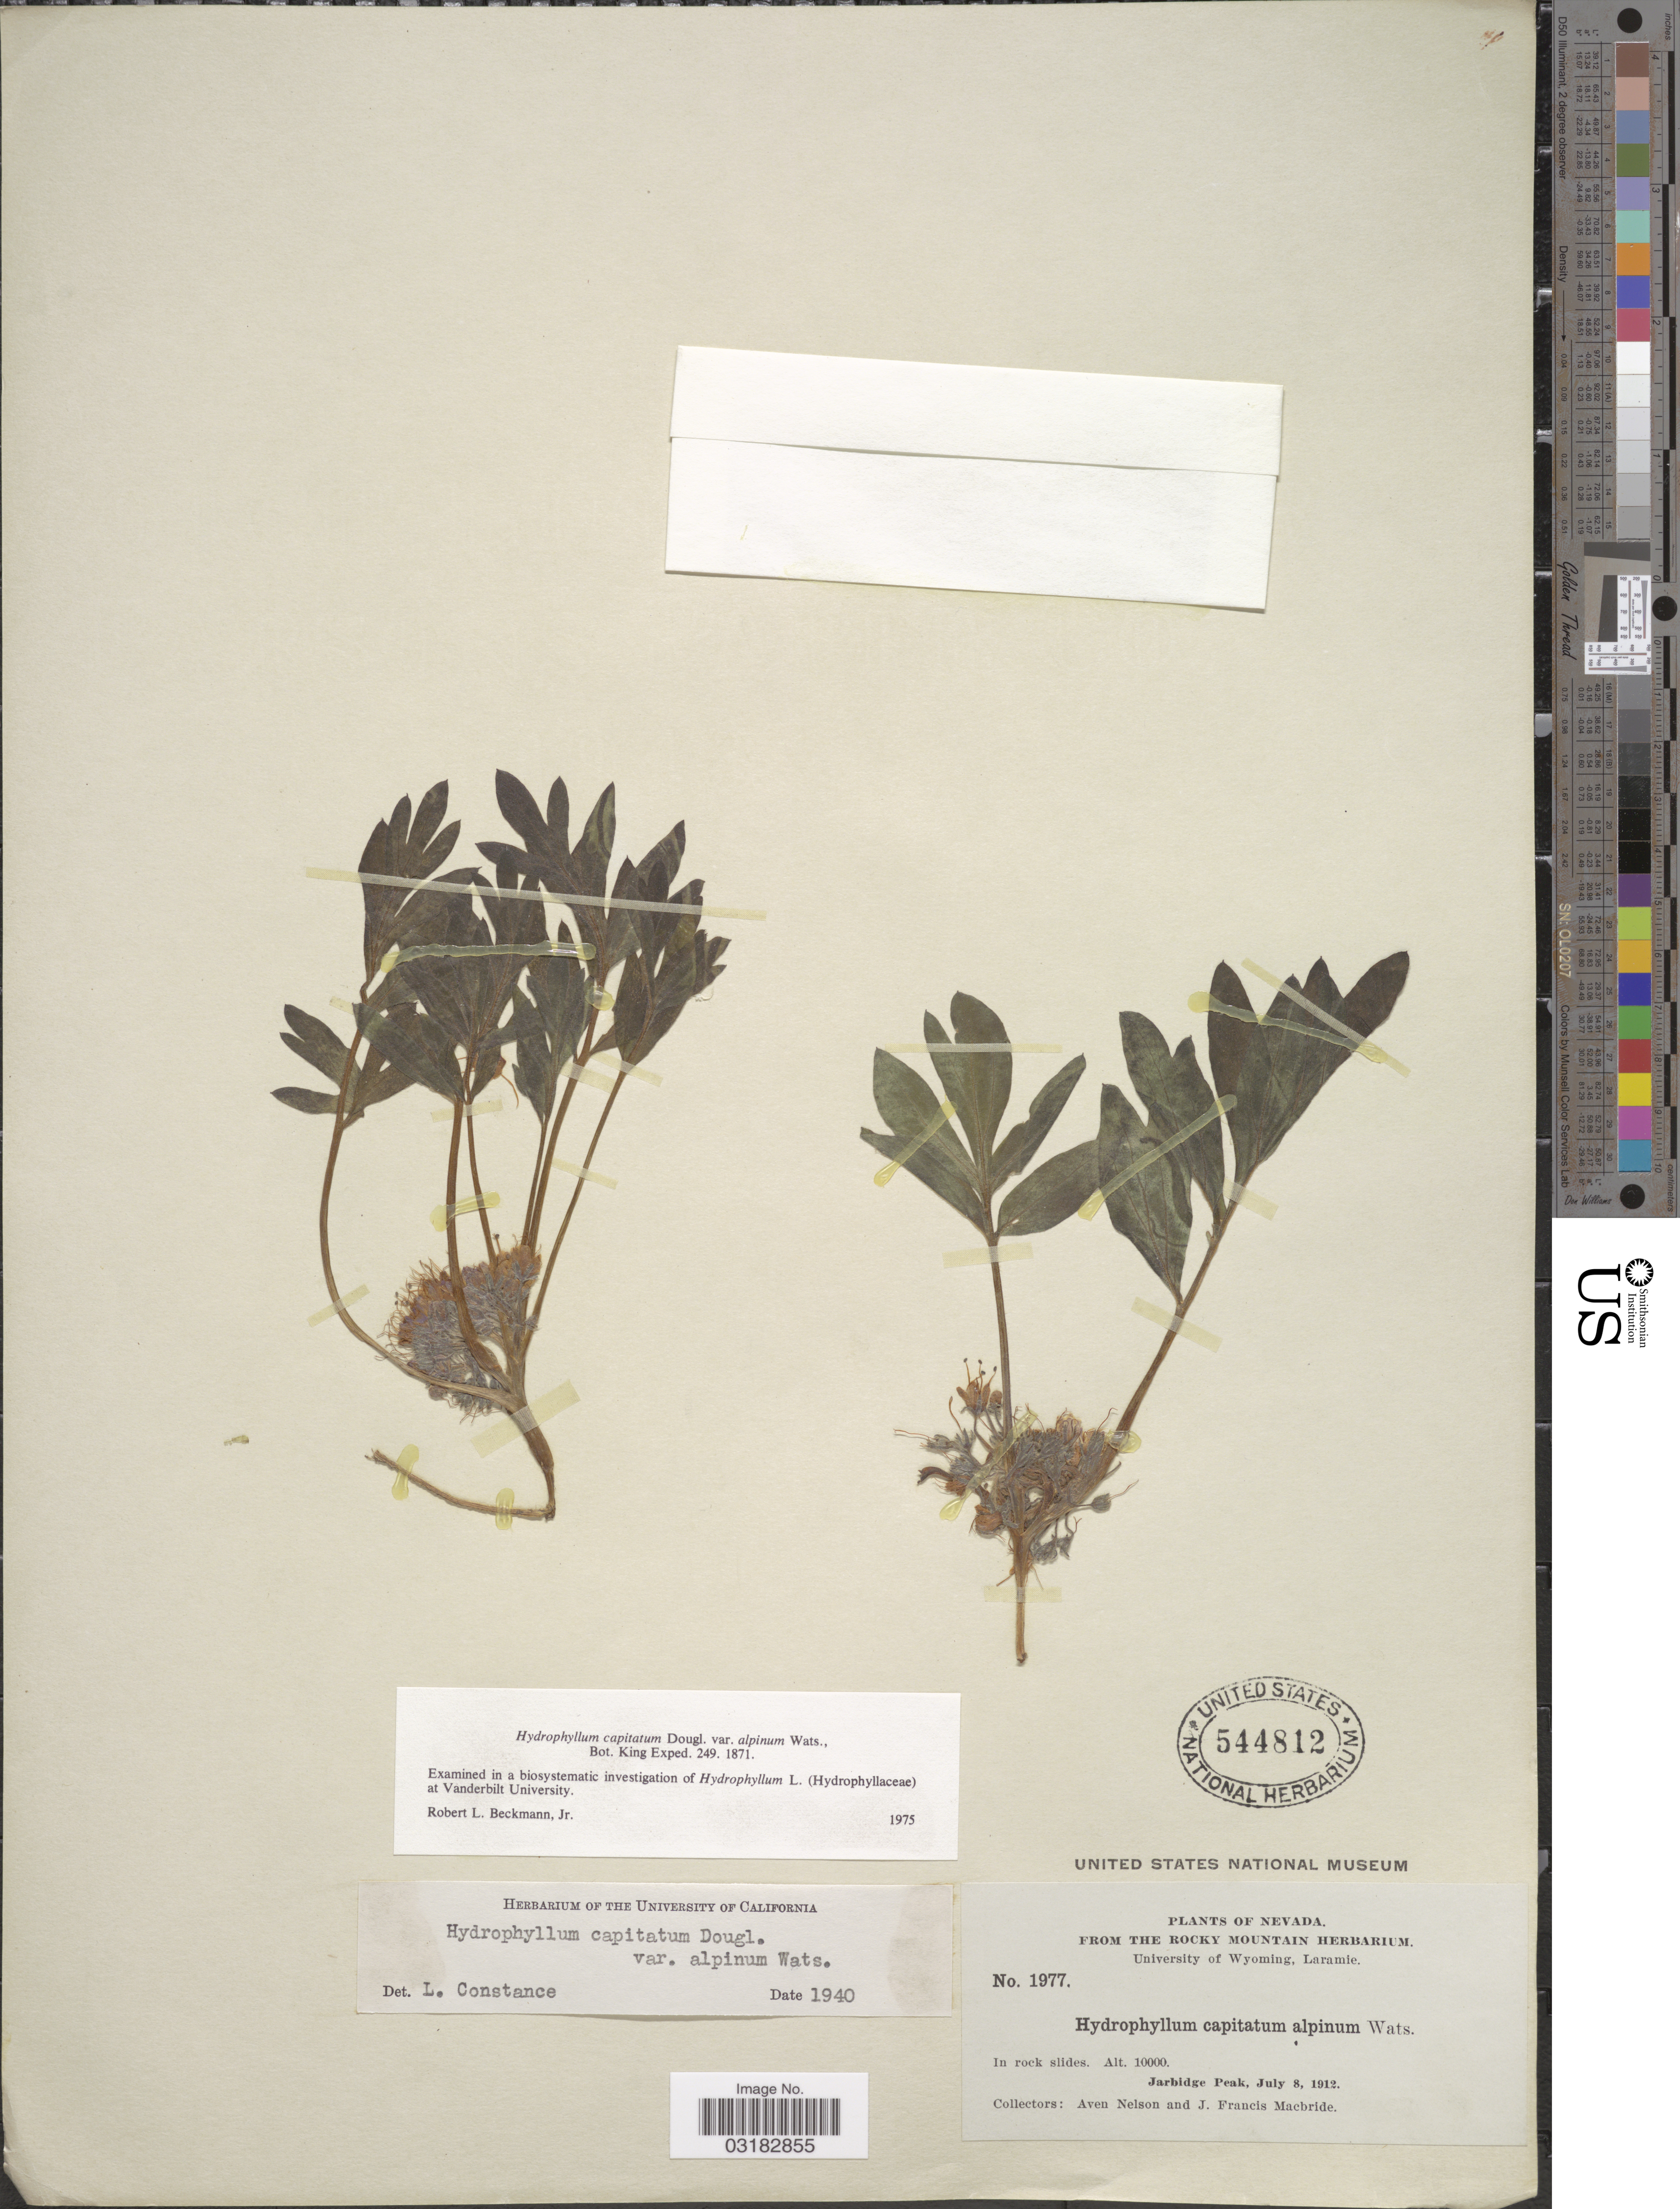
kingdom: Plantae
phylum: Tracheophyta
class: Magnoliopsida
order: Boraginales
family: Hydrophyllaceae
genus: Hydrophyllum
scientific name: Hydrophyllum capitatum var. alpinum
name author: S. Watson in C. King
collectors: A. Nelson & J. F. Macbride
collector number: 1977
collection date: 1912-07-08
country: United States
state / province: Nevada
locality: In rock slides. Jarbidge Peak.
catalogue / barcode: US 544812